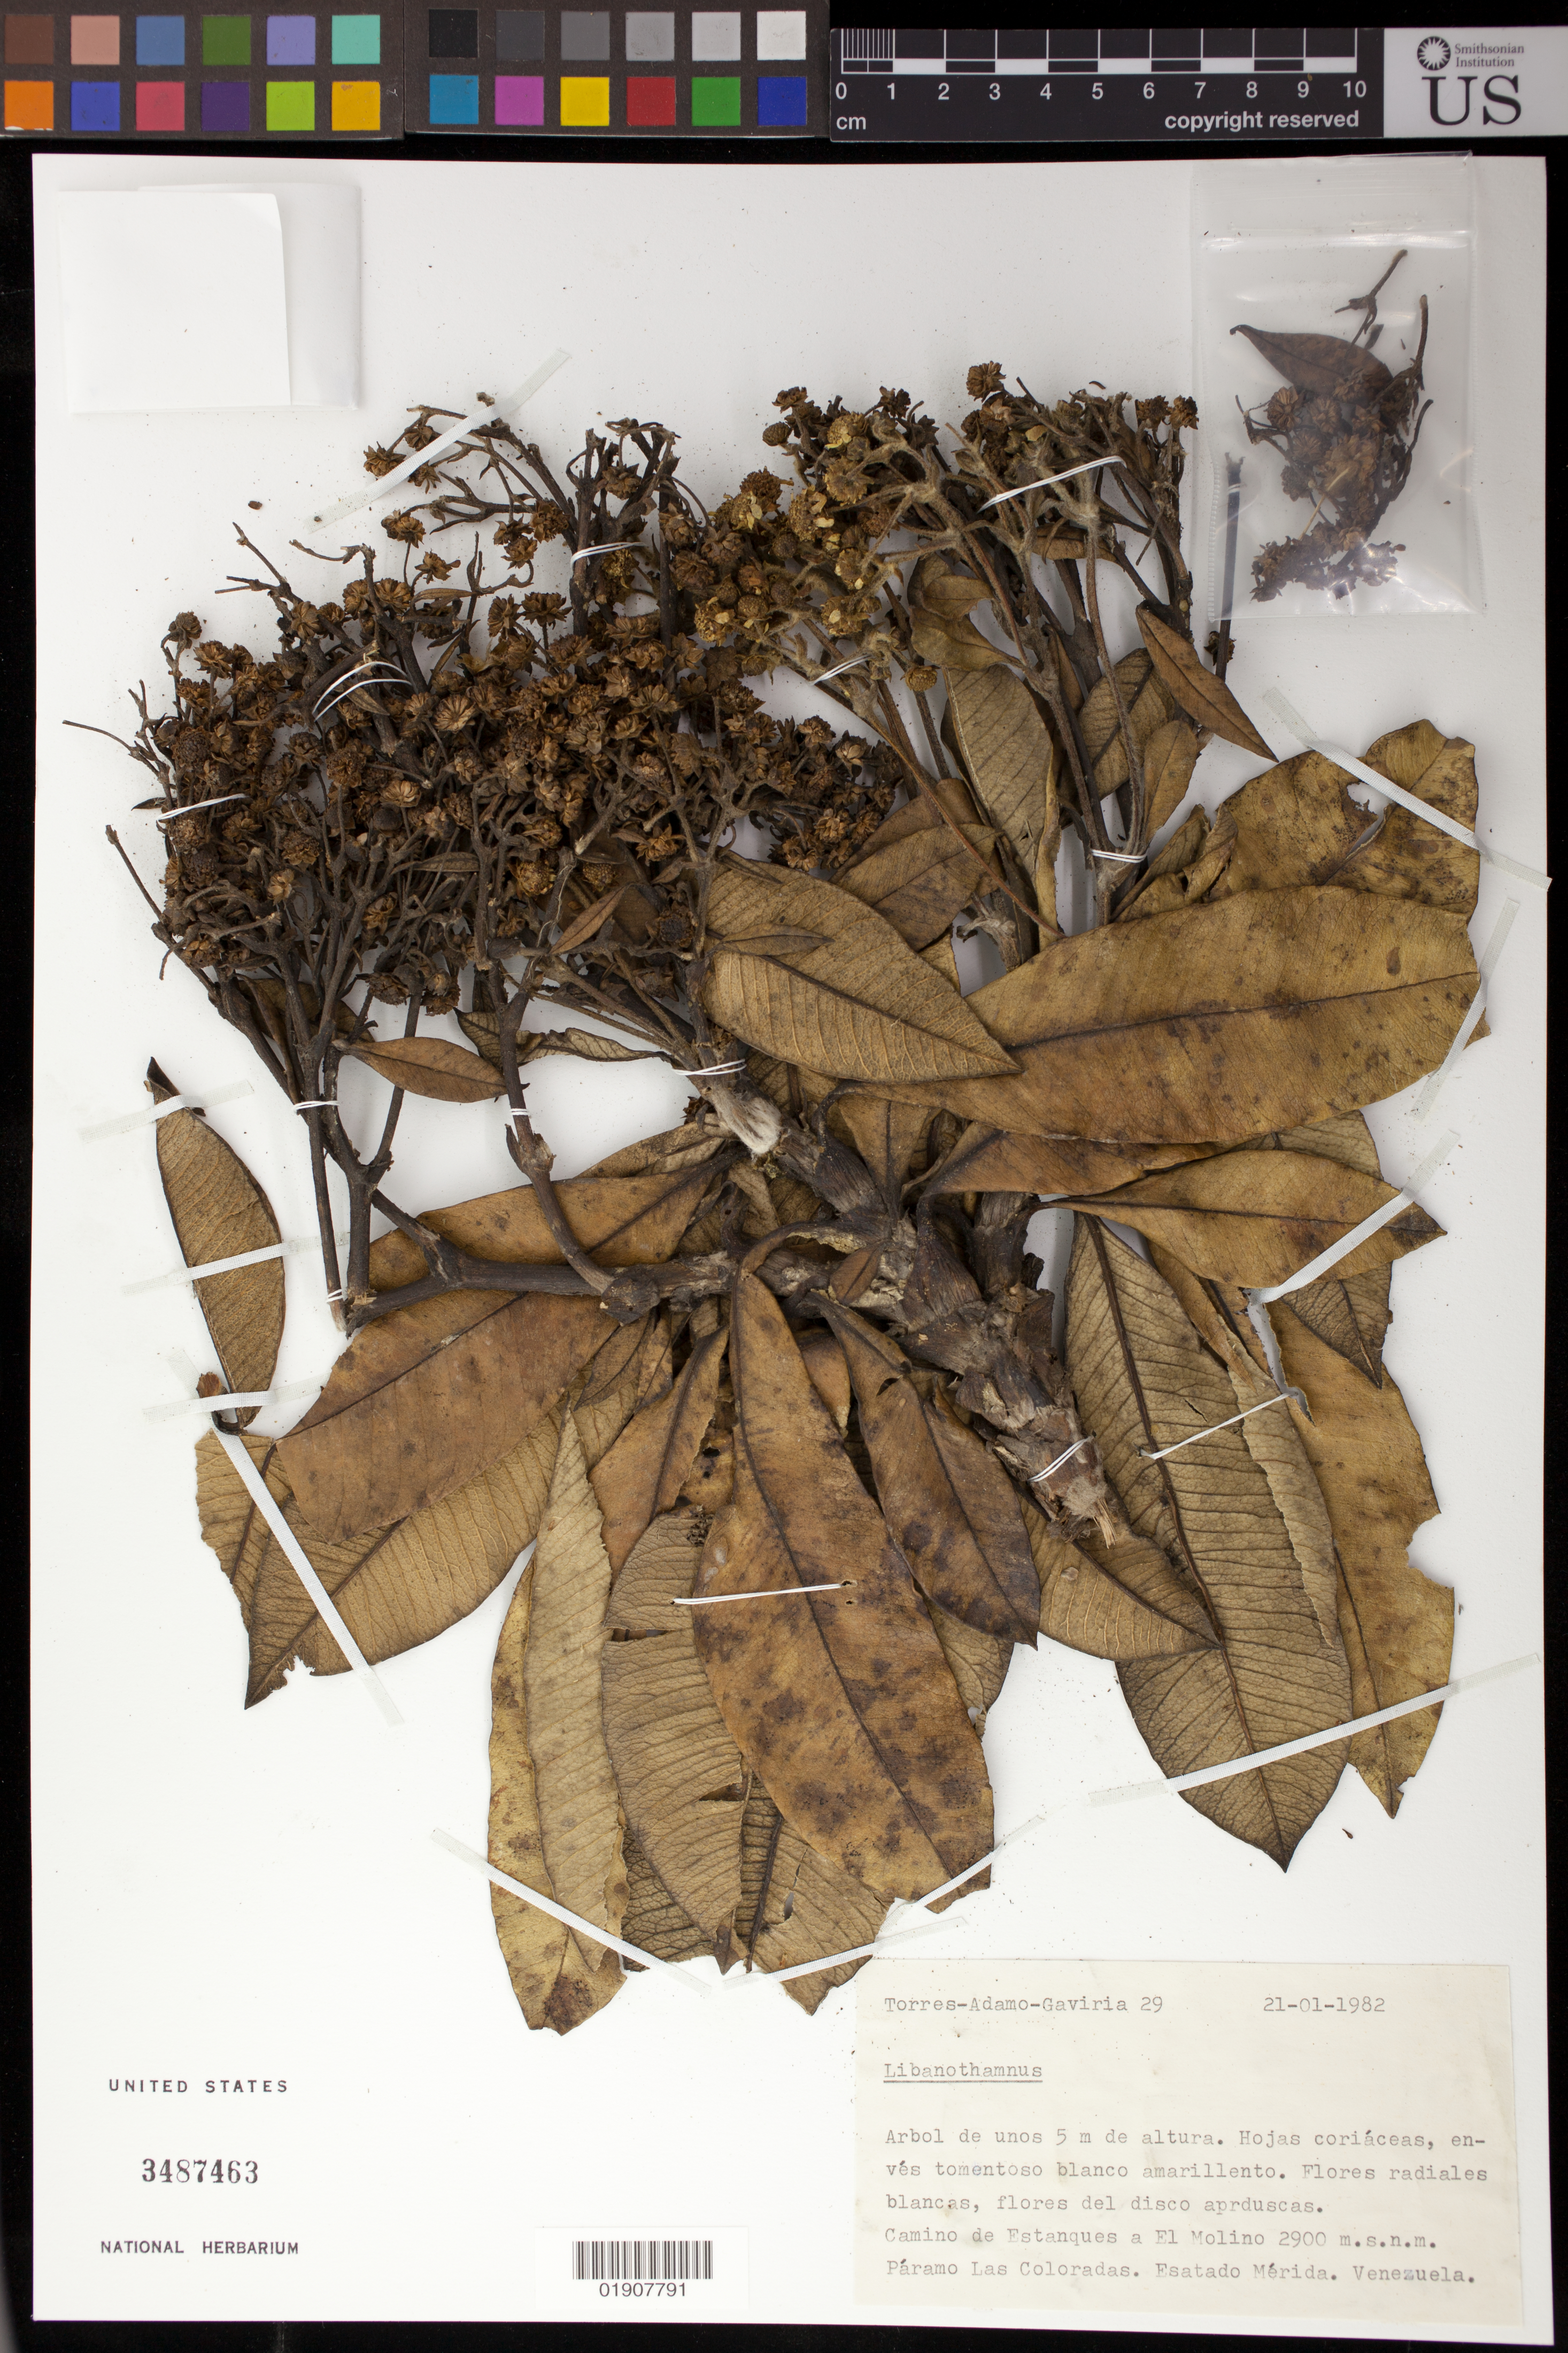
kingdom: Plantae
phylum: Tracheophyta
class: Magnoliopsida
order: Asterales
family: Asteraceae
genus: Libanothamnus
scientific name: Libanothamnus sp.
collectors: F. Torres, J. Gaviria & G. Adamo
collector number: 29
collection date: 1982-01-21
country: Venezuela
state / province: Mérida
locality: Camino de Estanques a El Molino. Parama Las Coloradas.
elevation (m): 2900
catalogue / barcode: US 3487463